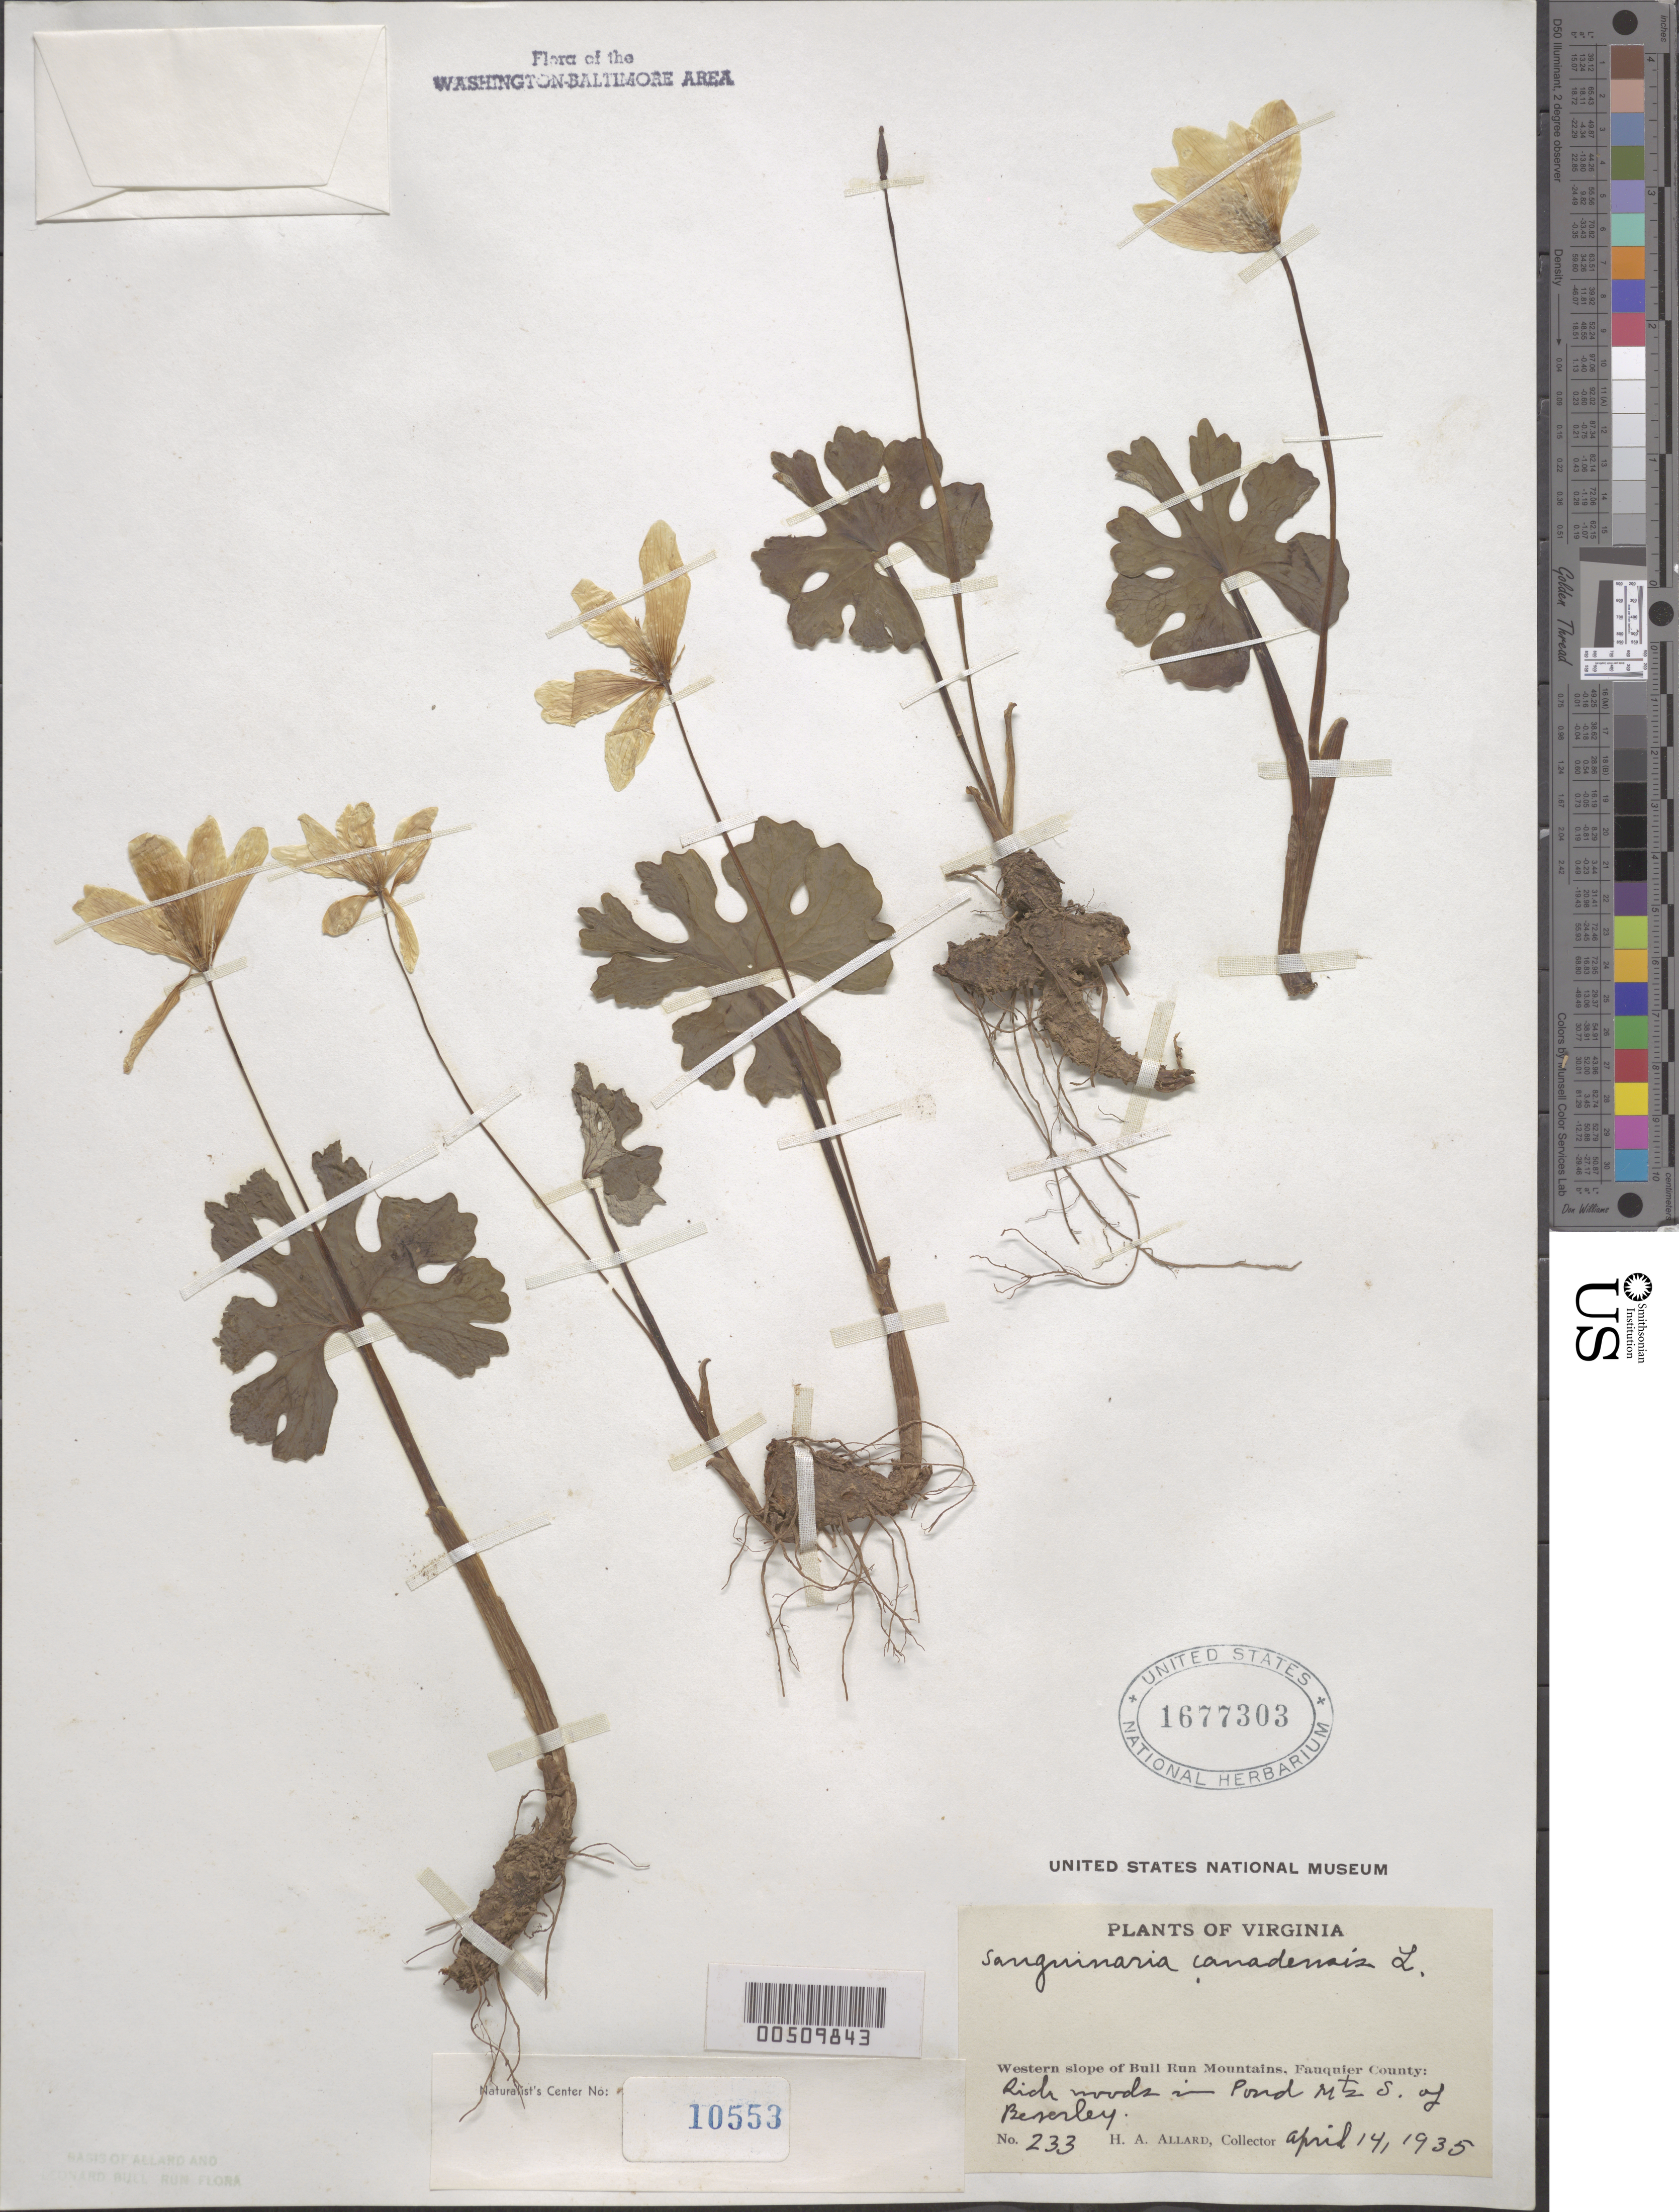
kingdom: Plantae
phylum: Tracheophyta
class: Magnoliopsida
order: Ranunculales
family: Papaveraceae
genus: Sanguinaria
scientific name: Sanguinaria canadensis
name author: L.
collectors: H. A. Allard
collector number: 233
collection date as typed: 14 Apr 1935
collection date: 1935-04-14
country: United States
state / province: Virginia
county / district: Fauquier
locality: Bull Run Mts., Pond Mts., S of Beverley Bull Run Mts.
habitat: Rich woods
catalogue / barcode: US 1677303